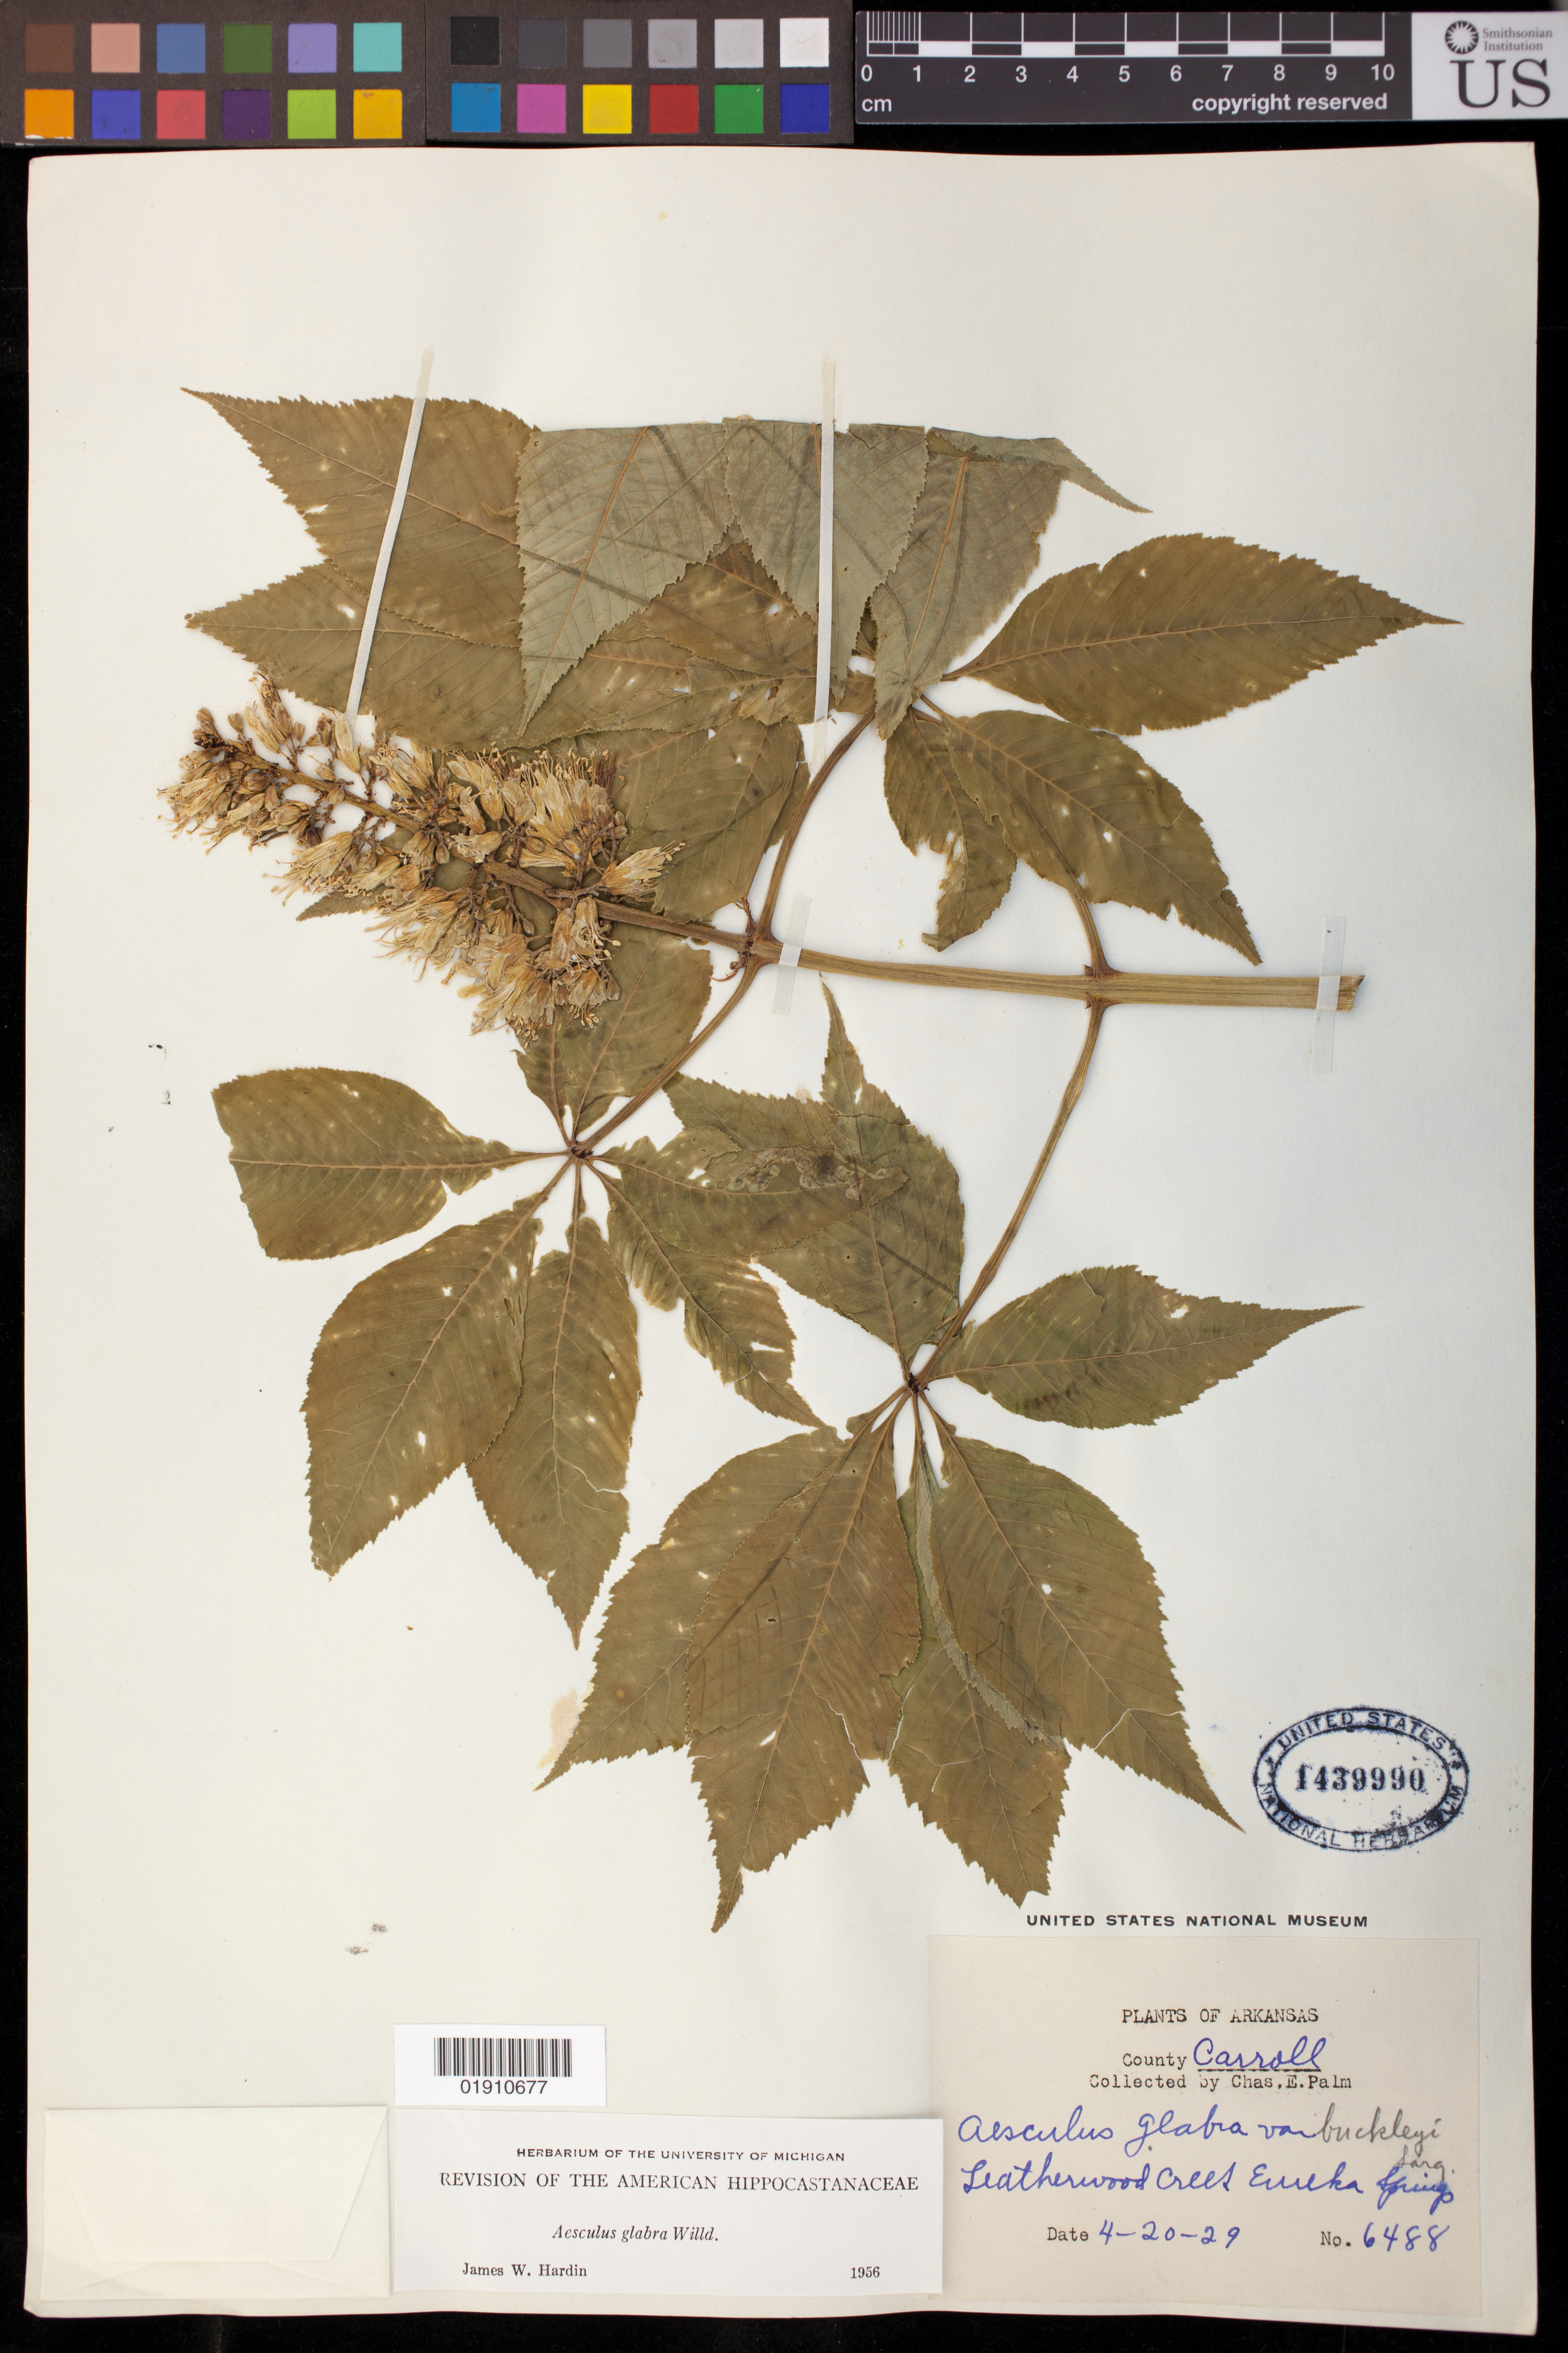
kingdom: Plantae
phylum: Tracheophyta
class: Magnoliopsida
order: Sapindales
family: Sapindaceae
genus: Aesculus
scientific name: Aesculus glabra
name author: Willd.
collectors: C. Palm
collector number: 6488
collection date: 1929-04-20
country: United States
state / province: Arkansas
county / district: Carroll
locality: Leatherwood Creek Eureka Springs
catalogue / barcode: US 1439990